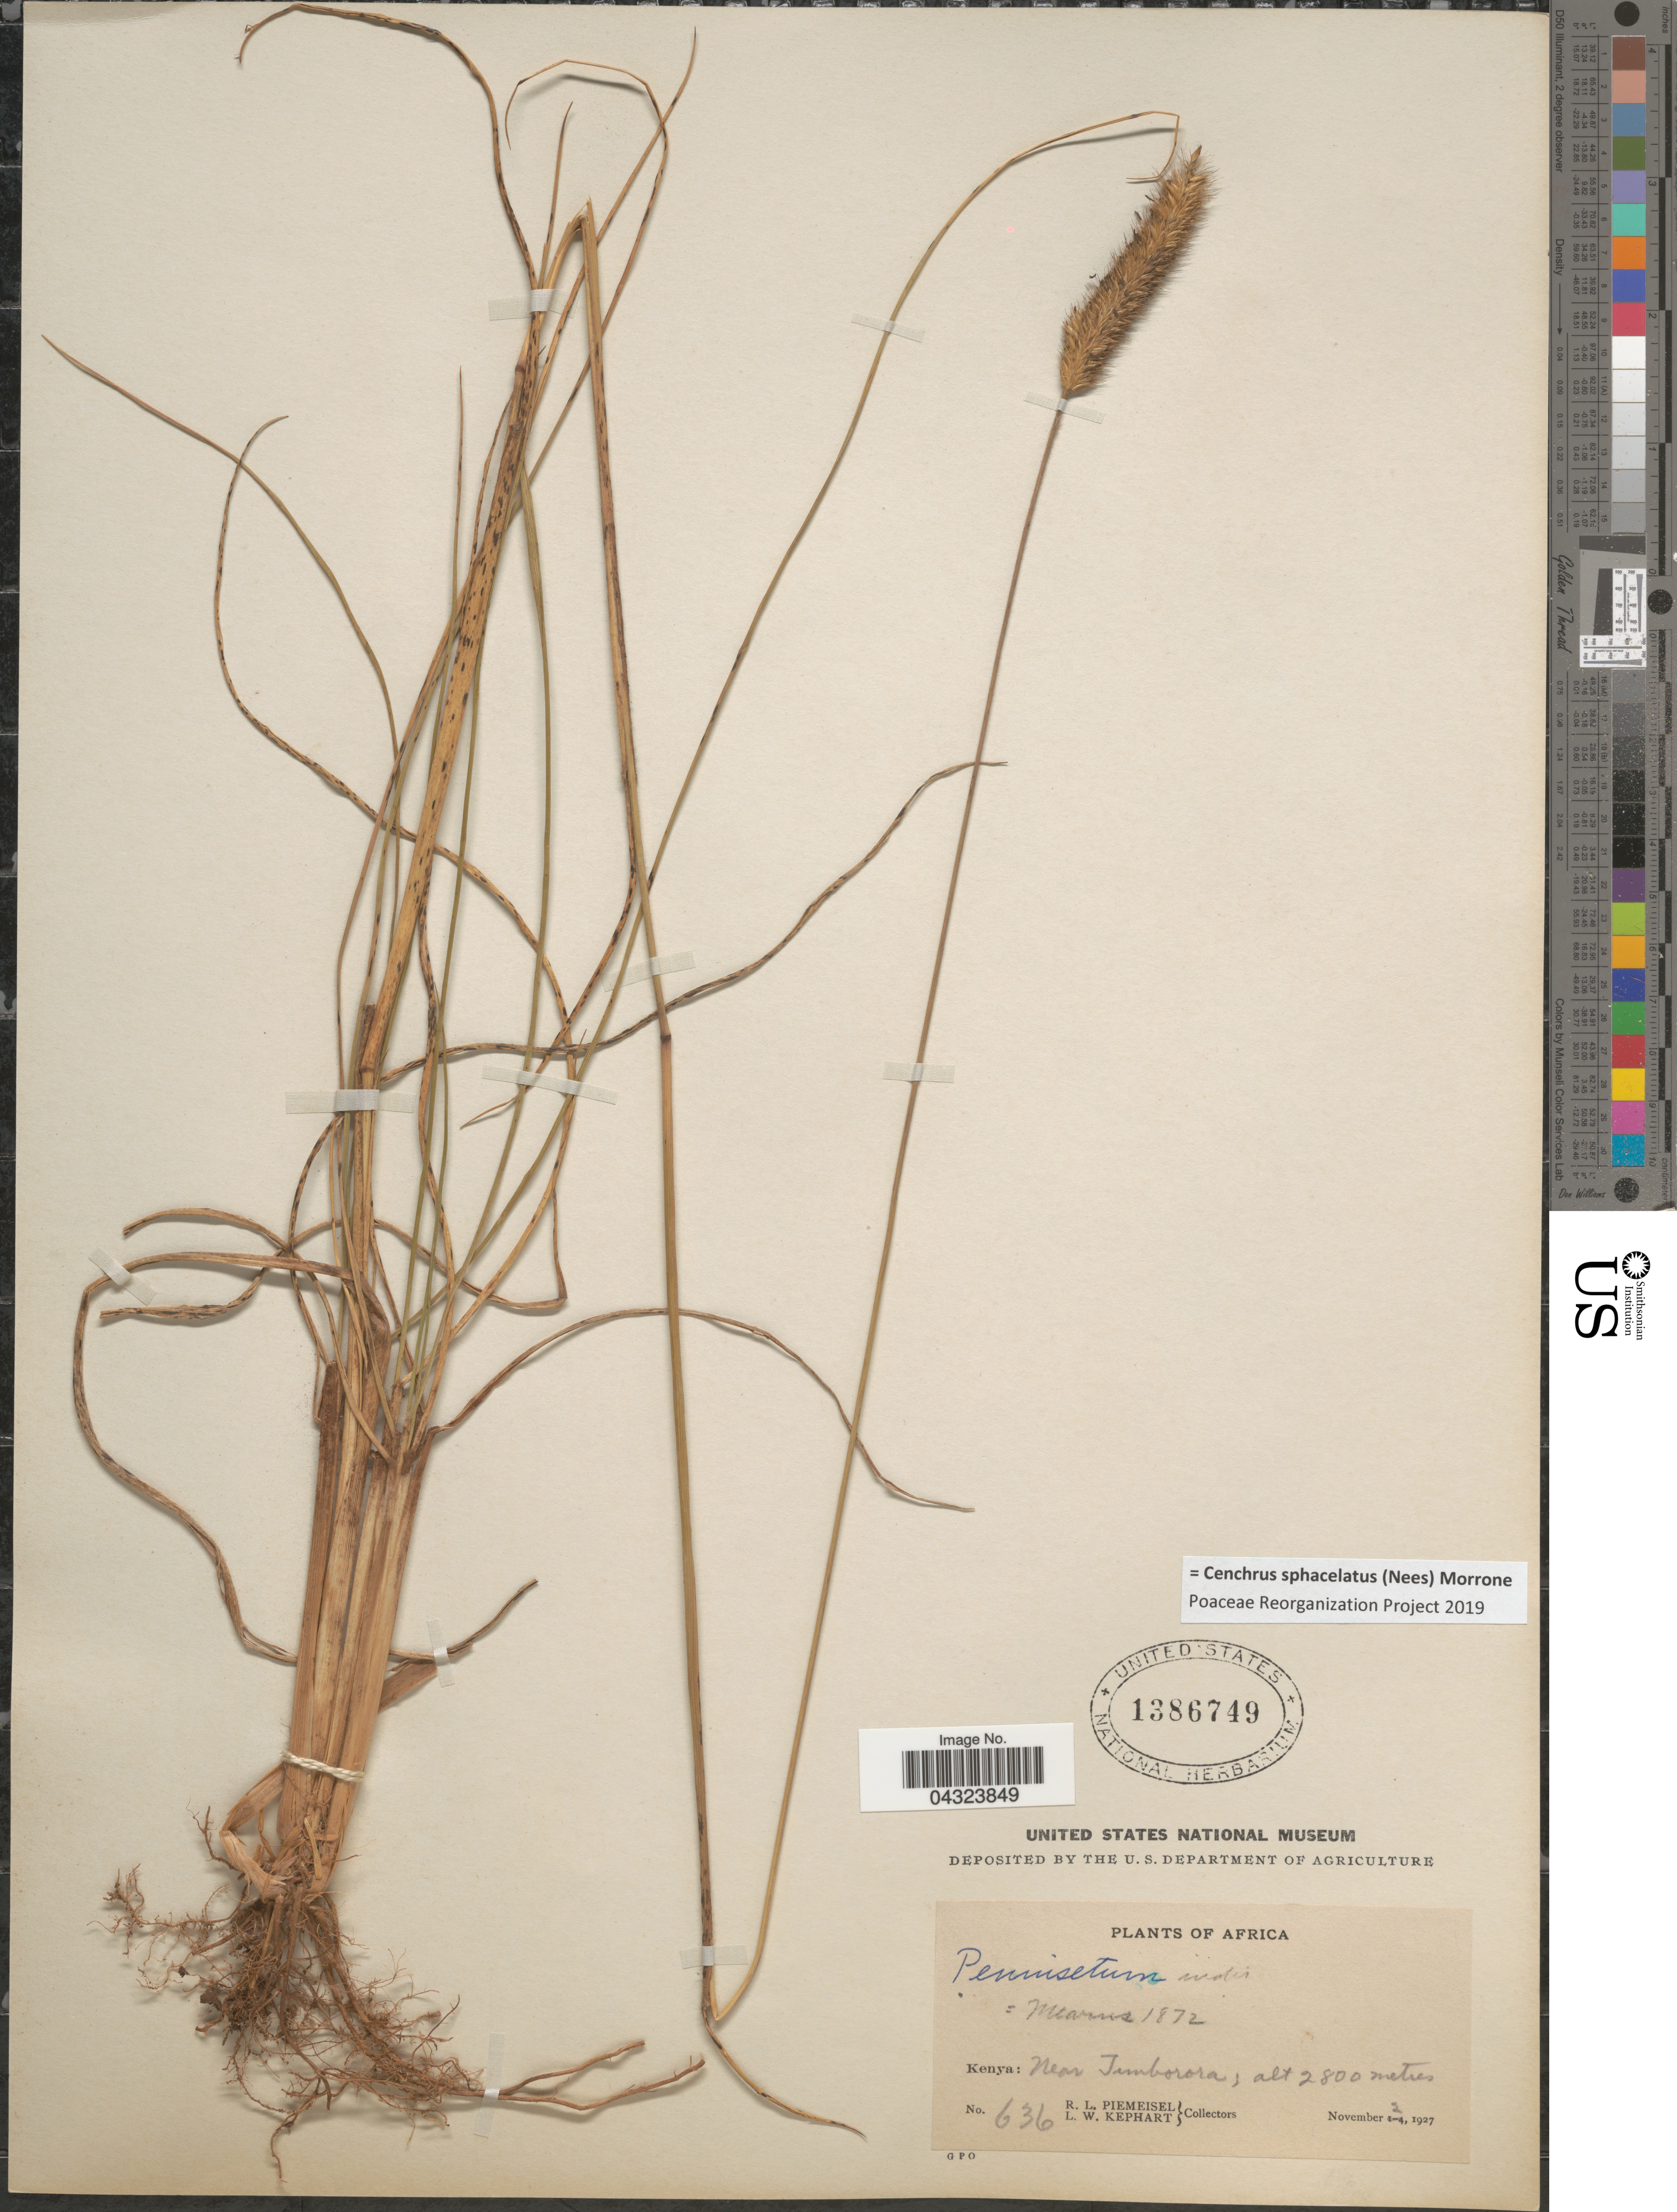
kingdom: Plantae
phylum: Tracheophyta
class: Liliopsida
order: Poales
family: Poaceae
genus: Cenchrus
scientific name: Cenchrus sphacelatus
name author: (Nees) Morrone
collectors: R. L. Piemeisel & L. W. Kephart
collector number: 636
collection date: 1927-11-02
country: Kenya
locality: Near Tamborora.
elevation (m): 2800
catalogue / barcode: US 1386749